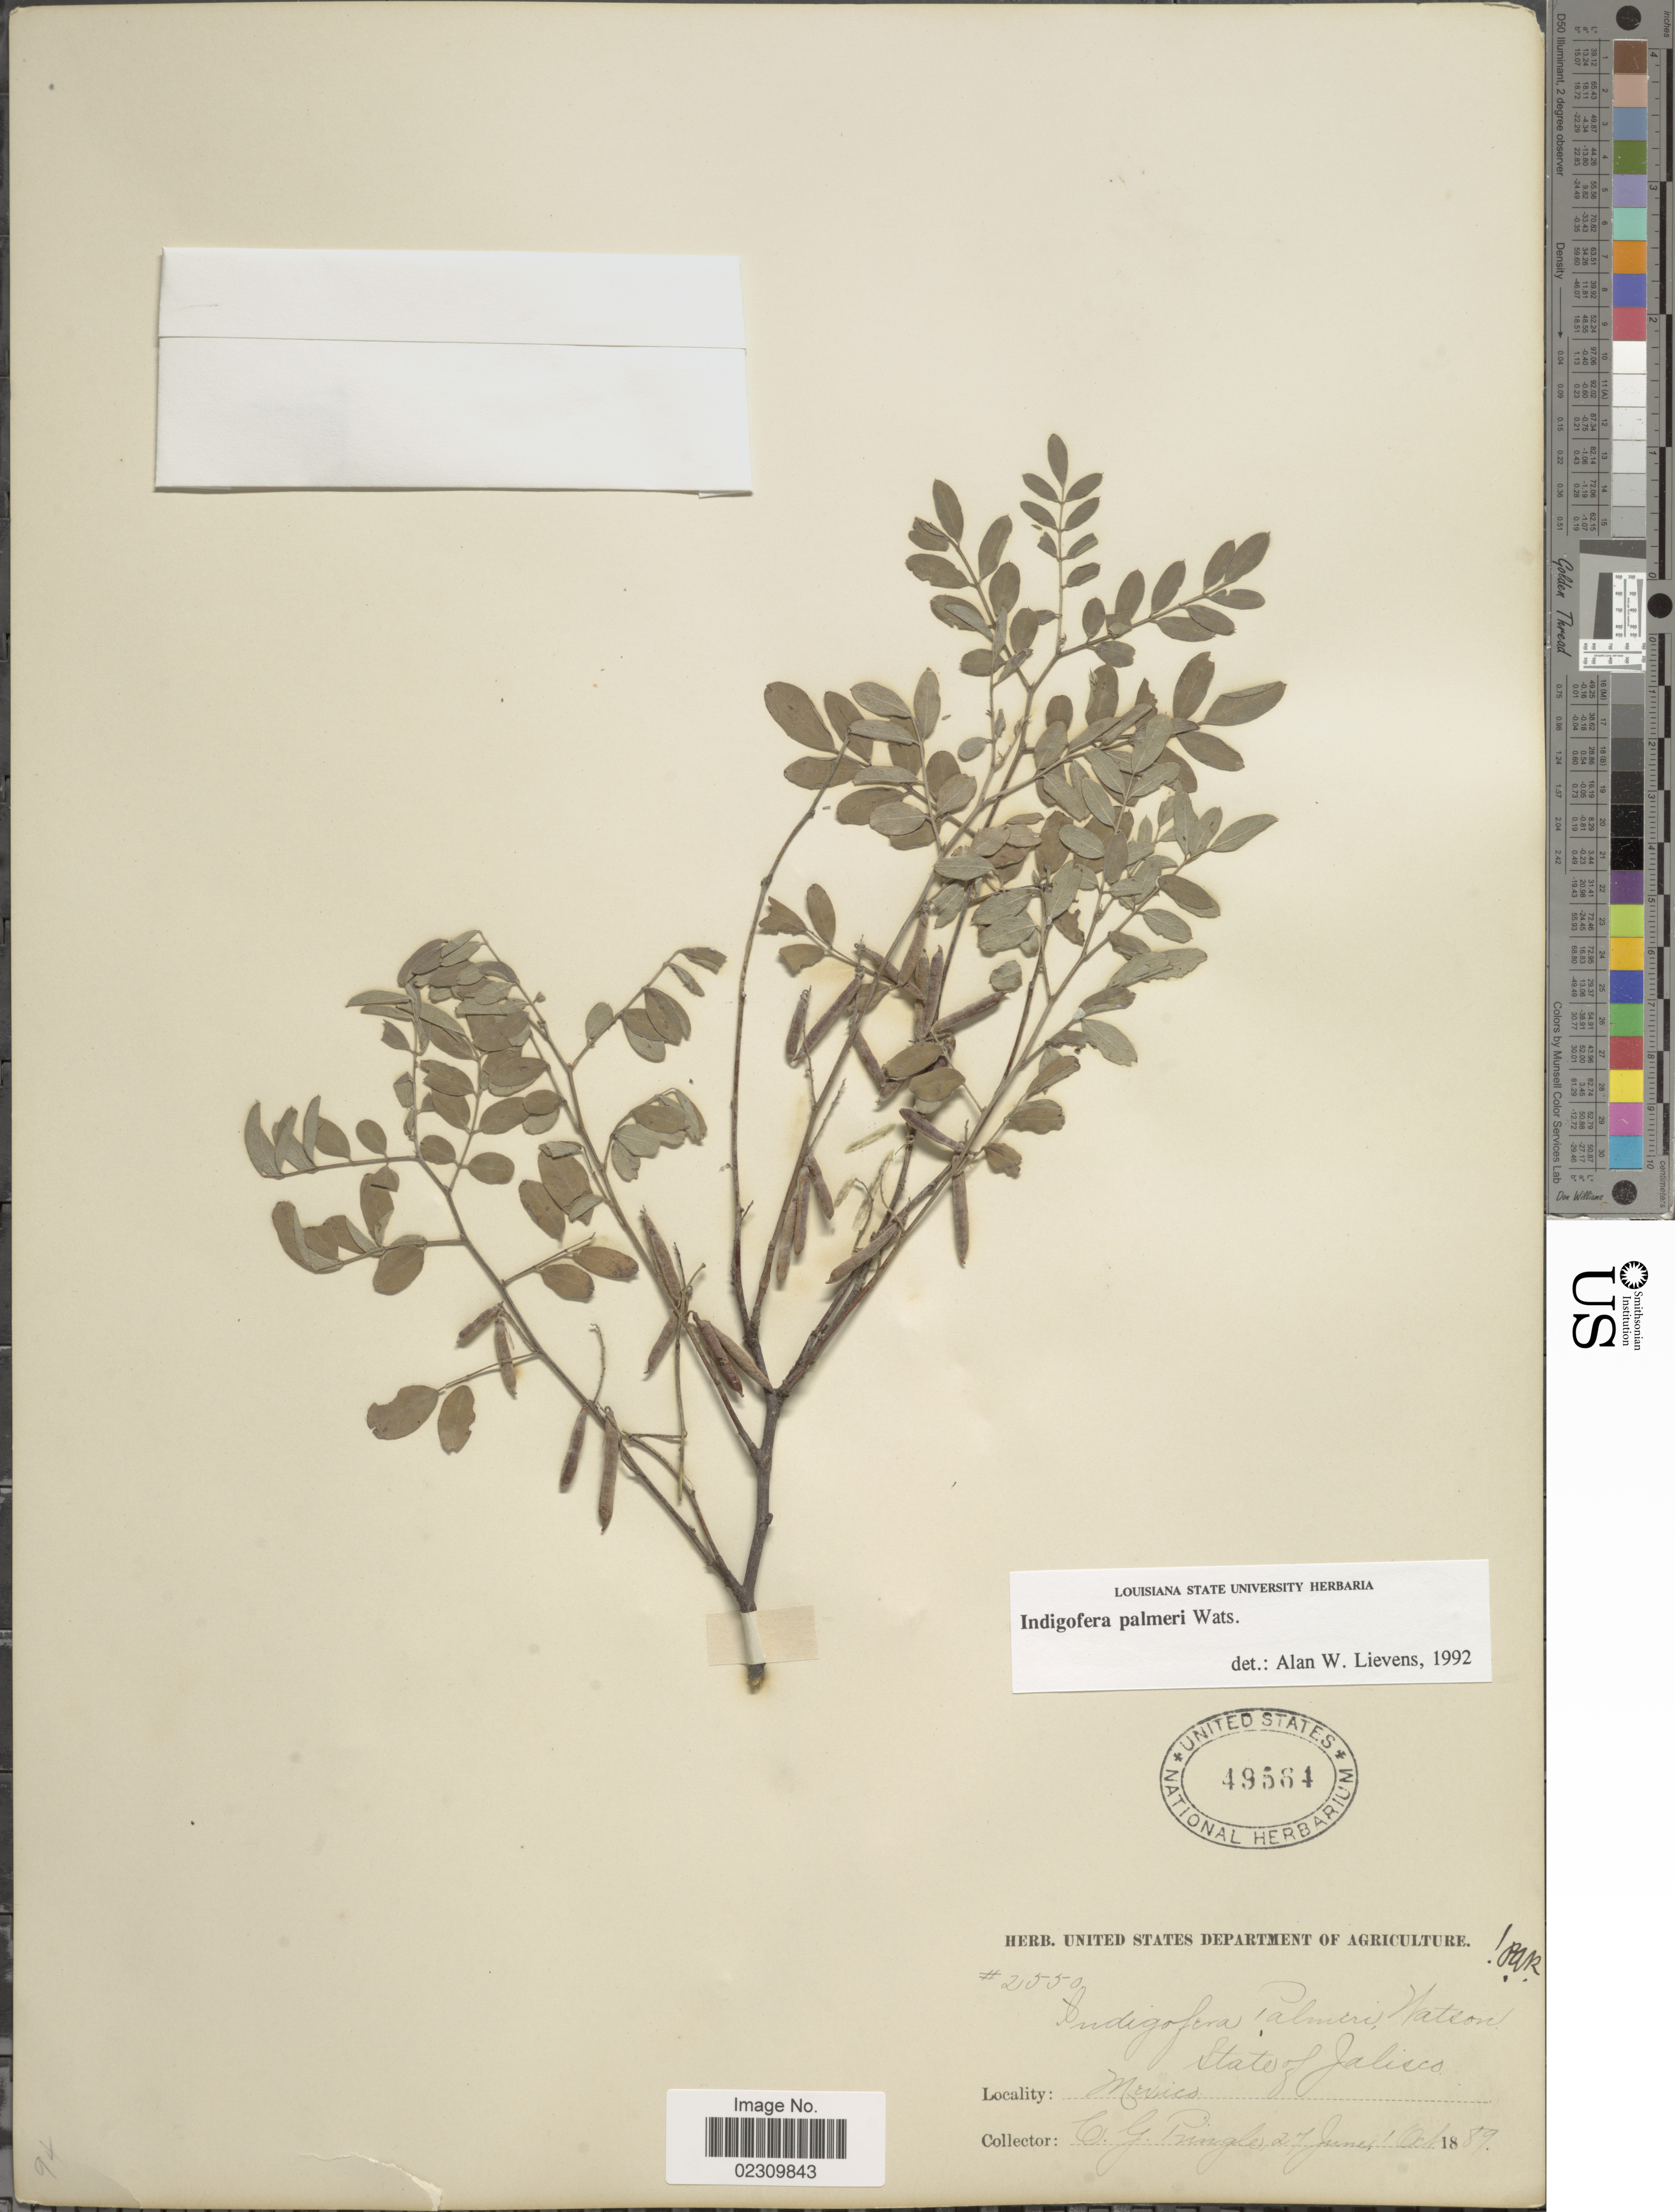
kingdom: Plantae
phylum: Tracheophyta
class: Magnoliopsida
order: Fabales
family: Fabaceae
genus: Indigofera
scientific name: Indigofera palmeri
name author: S. Watson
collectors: C. G. Pringle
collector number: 2550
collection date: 1889-06-27/1889-10-01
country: Mexico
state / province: Jalisco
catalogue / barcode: US 49564